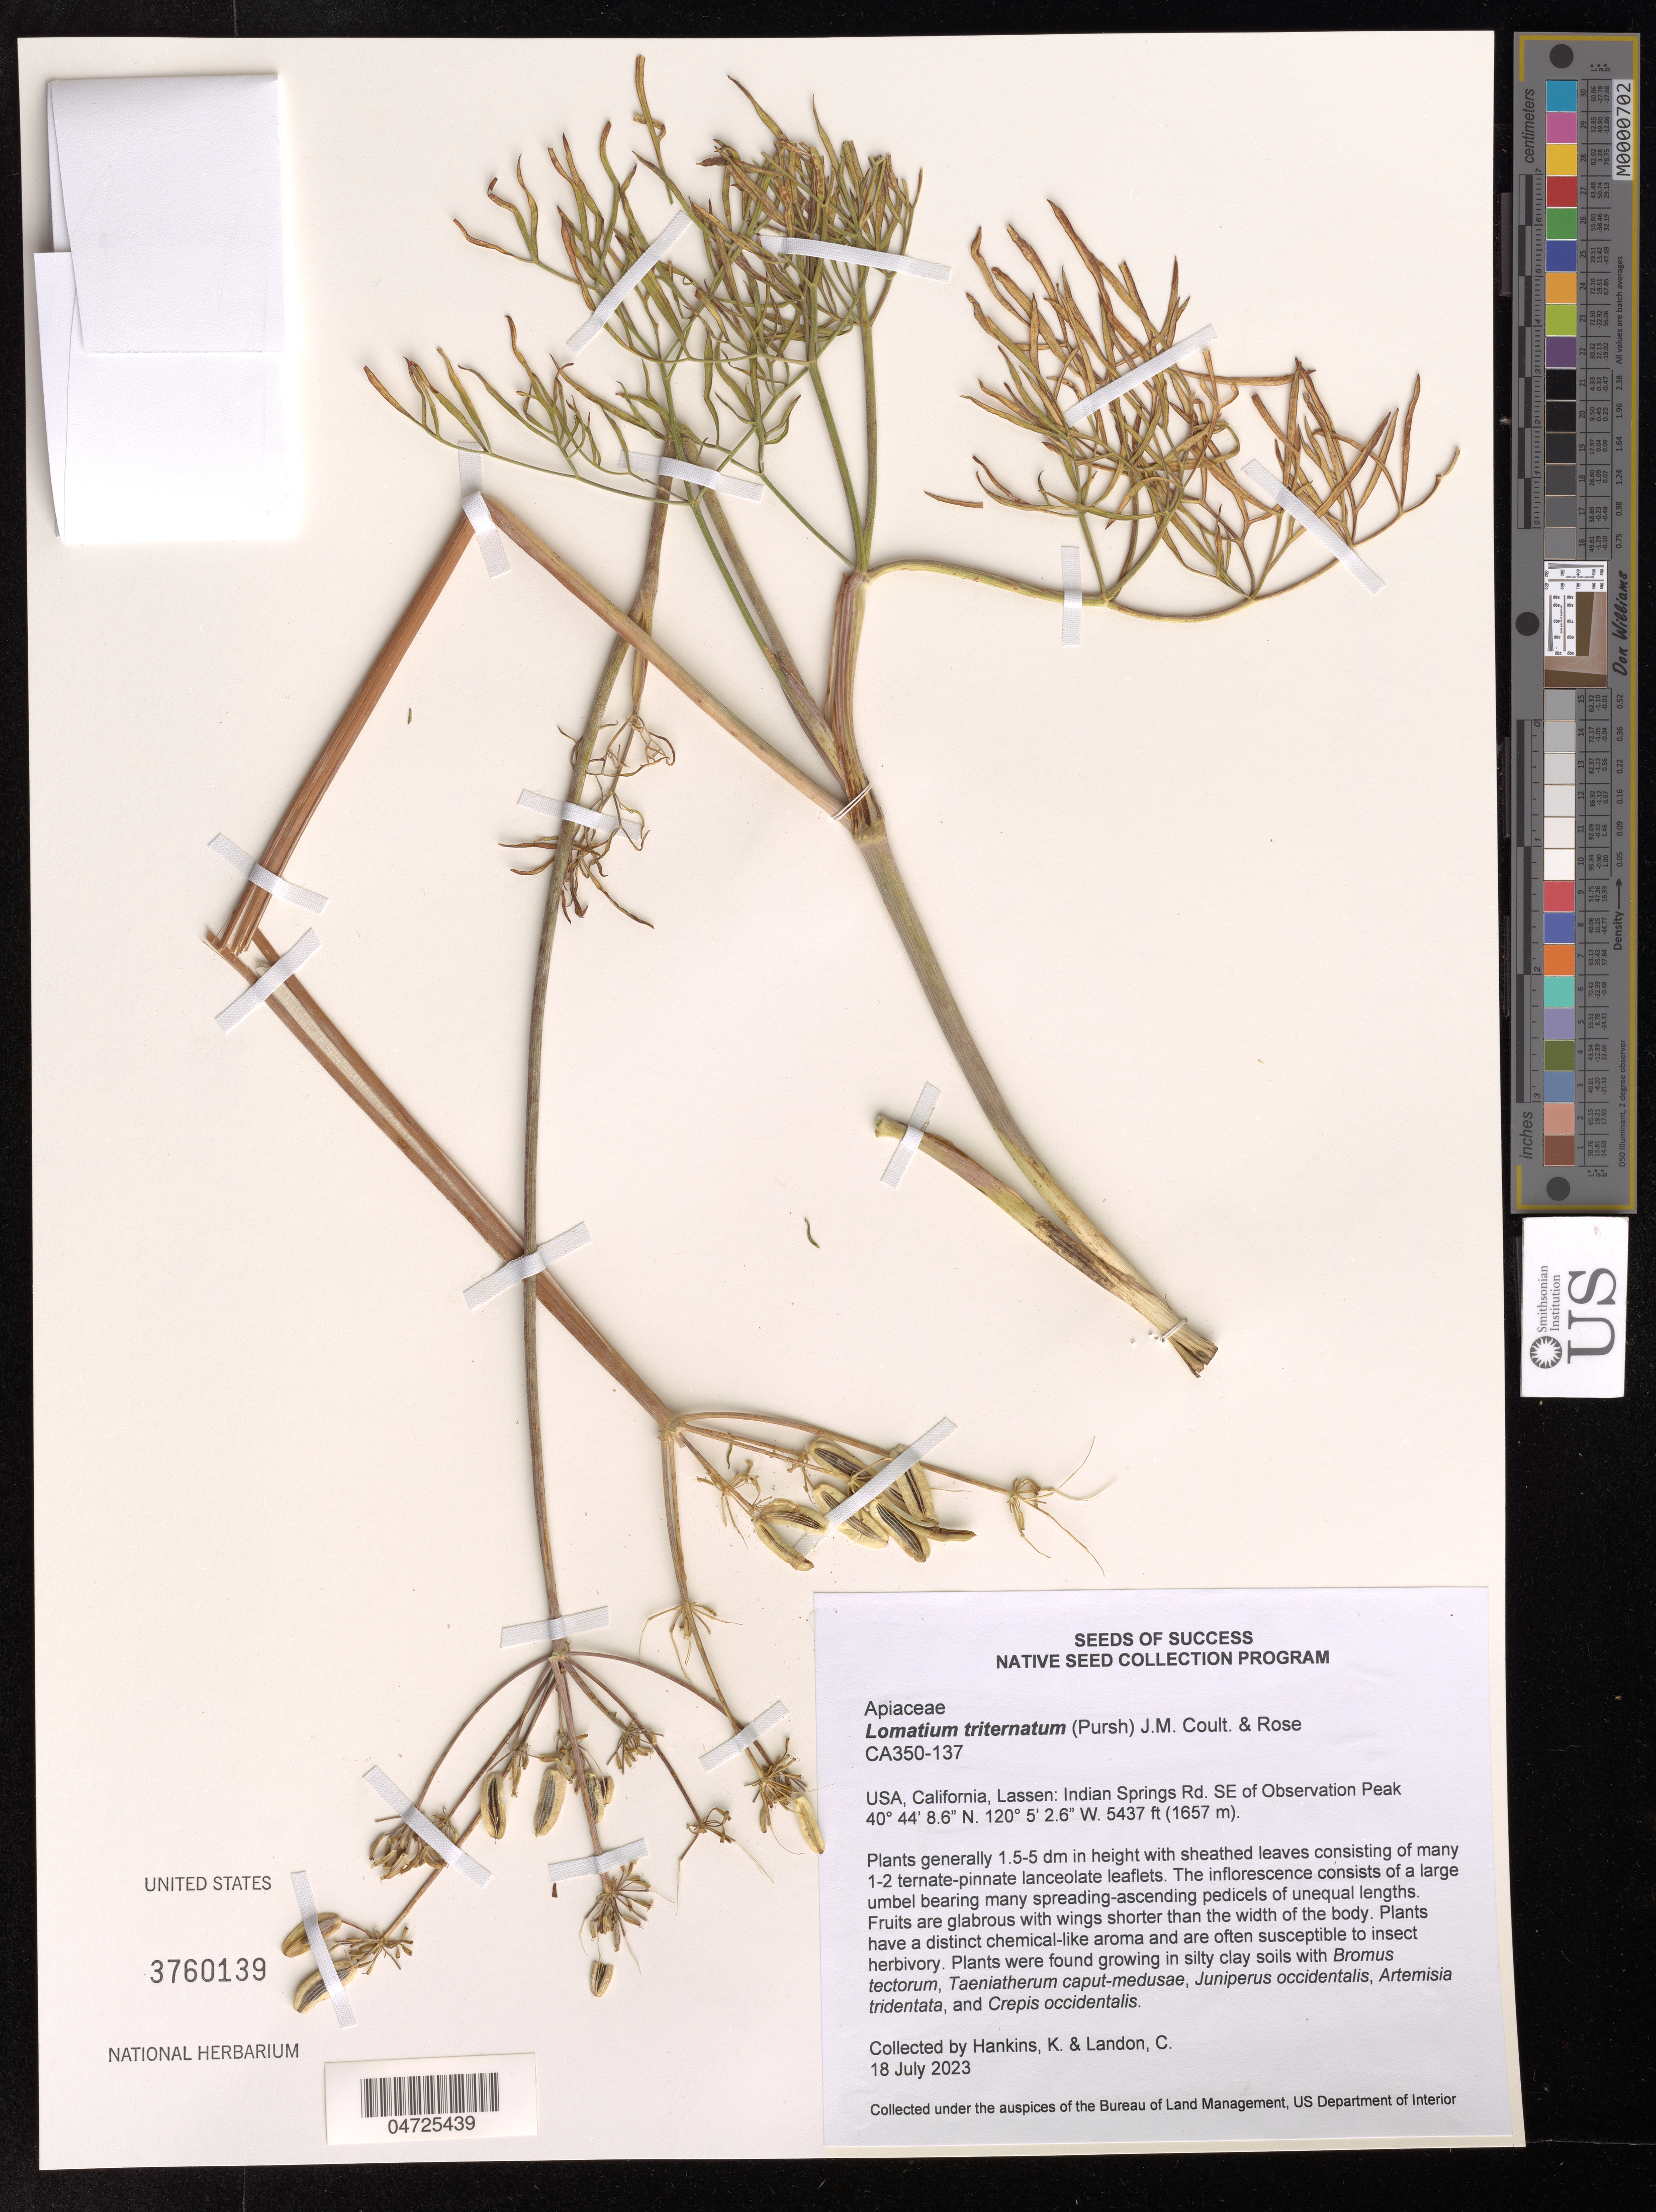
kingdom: Plantae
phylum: Tracheophyta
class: Magnoliopsida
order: Apiales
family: Apiaceae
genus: Lomatium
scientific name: Lomatium triternatum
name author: (Pursh) J.M. Coult. & Rose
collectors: K. Hankins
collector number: CA350-137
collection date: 2023-07-18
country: United States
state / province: California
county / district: Lassen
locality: Lassen: Indian Springs Rd. SE of Observation Peak.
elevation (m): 1657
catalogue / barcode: US 3760139